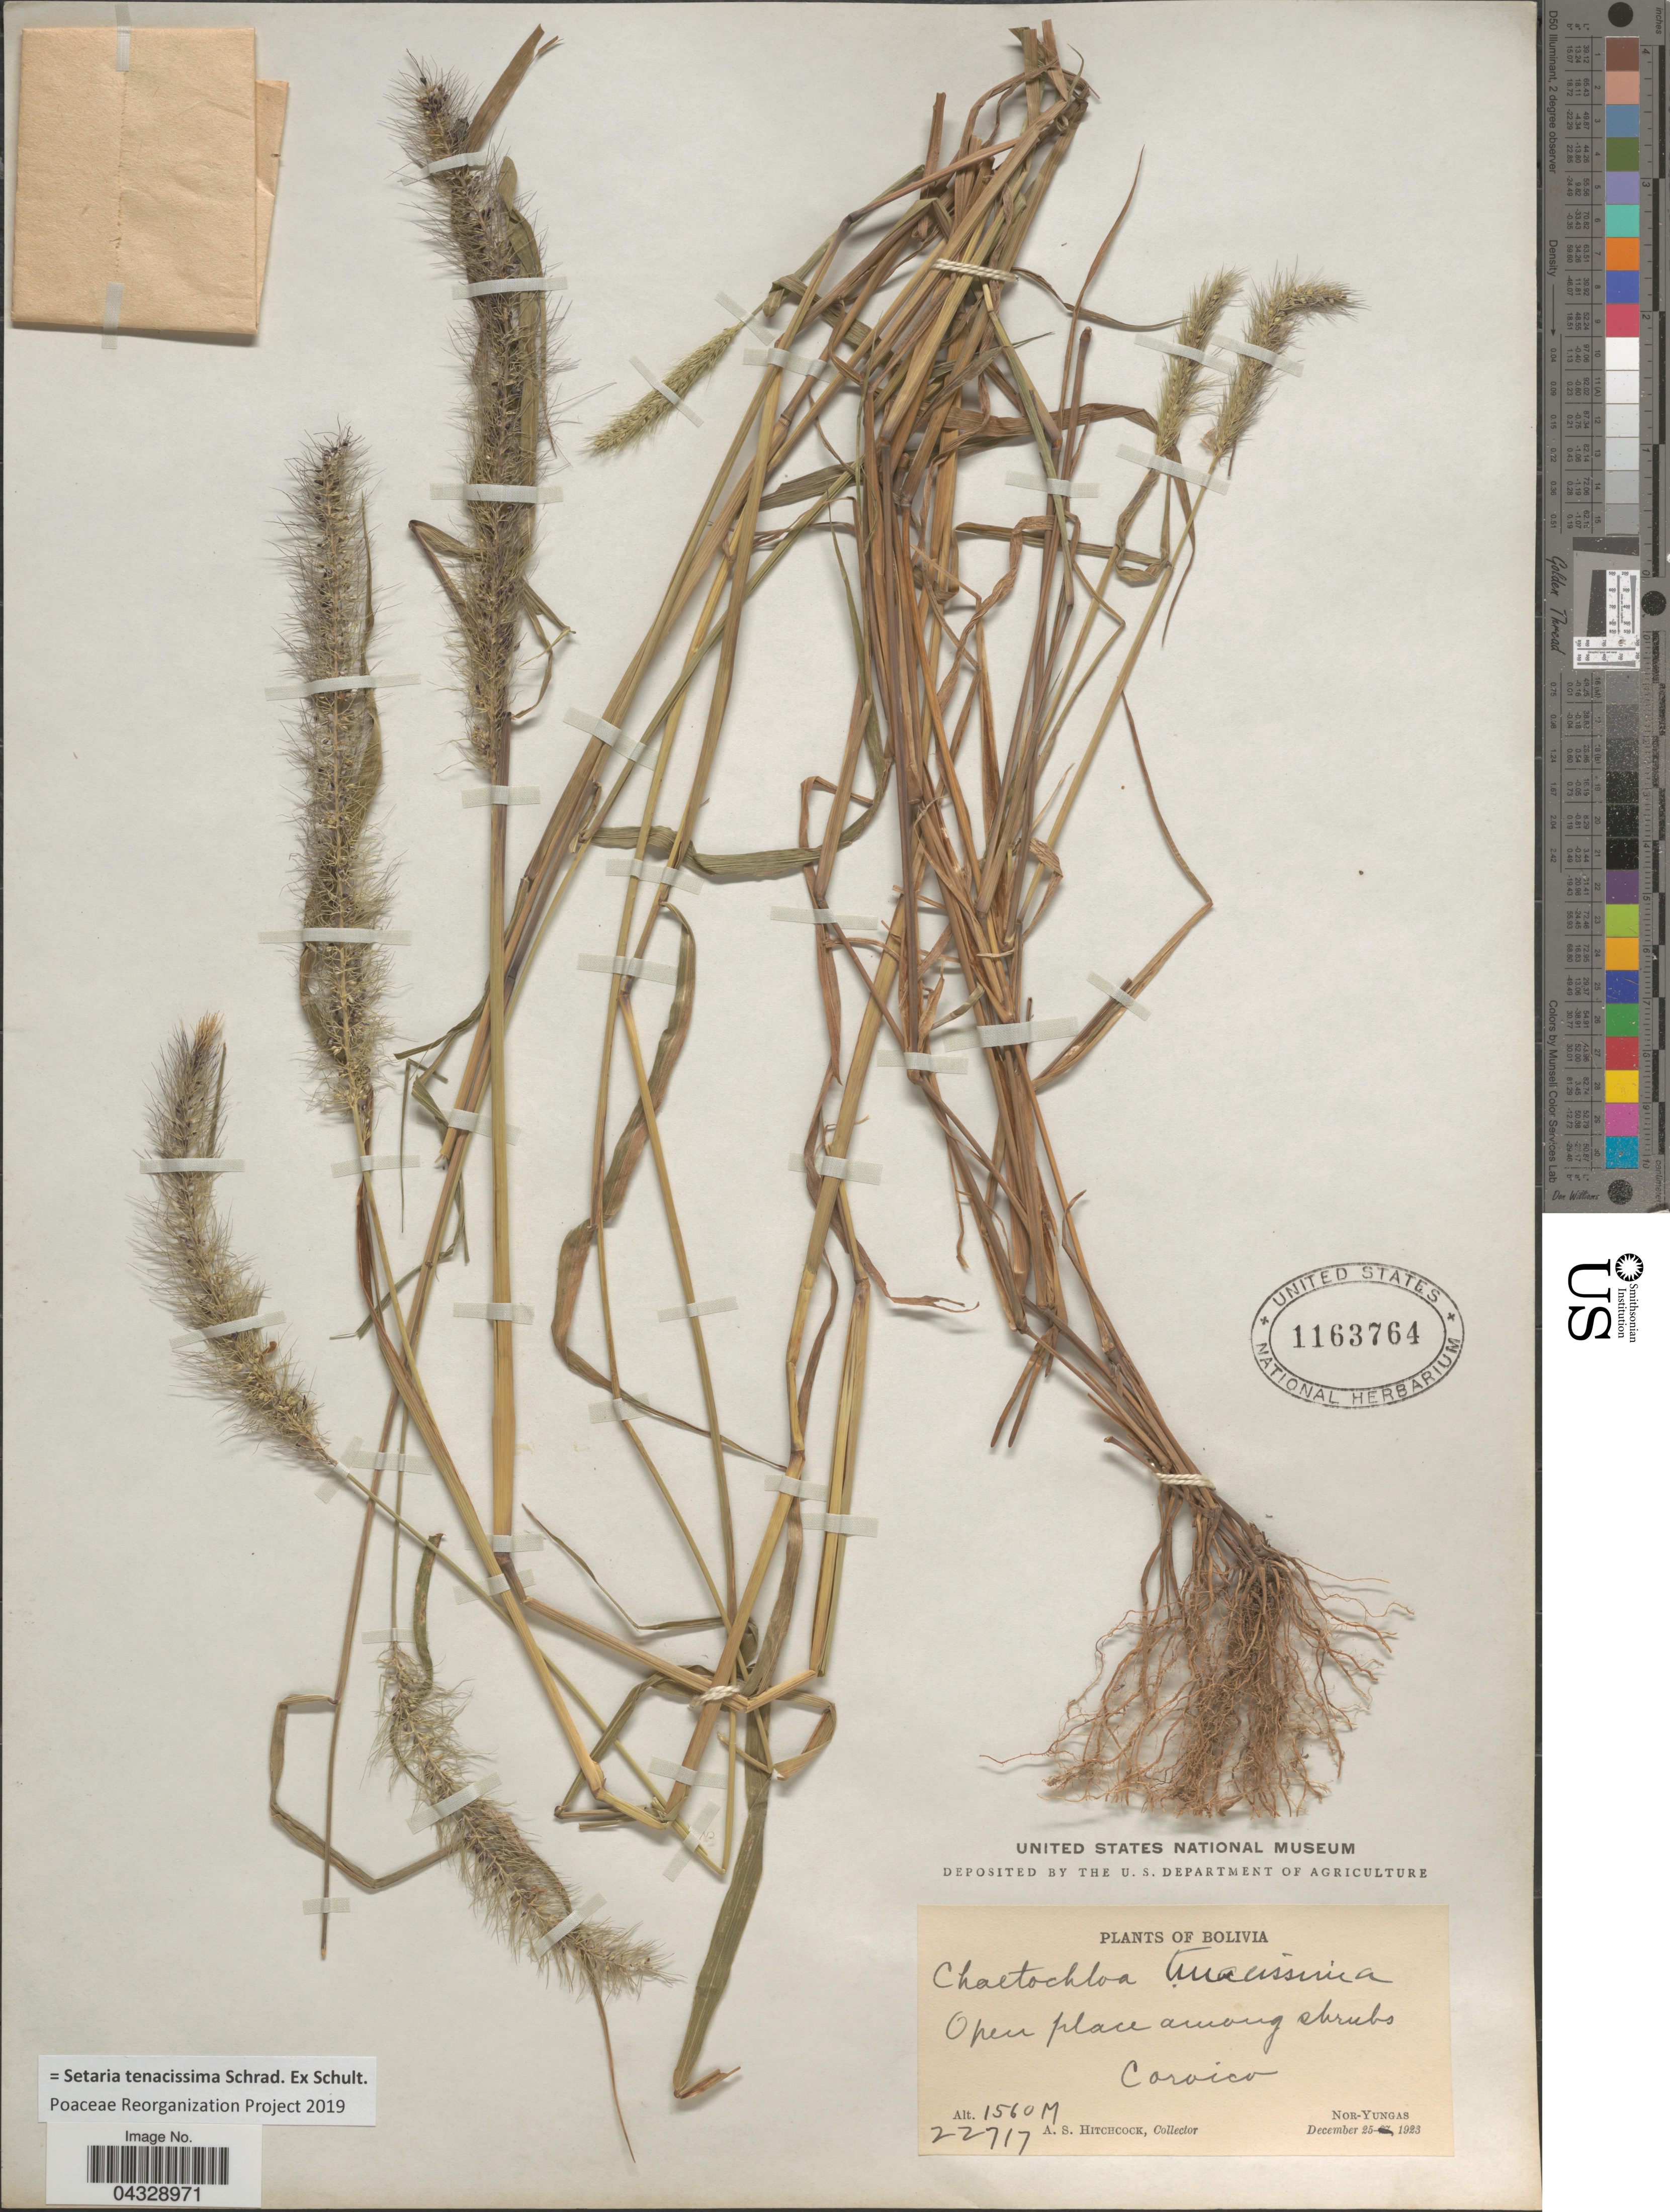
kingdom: Plantae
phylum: Tracheophyta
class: Liliopsida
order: Poales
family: Poaceae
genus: Setaria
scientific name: Setaria tenacissima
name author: Schrad. ex Schult.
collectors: A. S. Hitchcock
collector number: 22717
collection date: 1923-12-25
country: Bolivia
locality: Coroico. Nor-Yungas.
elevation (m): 1560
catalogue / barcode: US 1163764